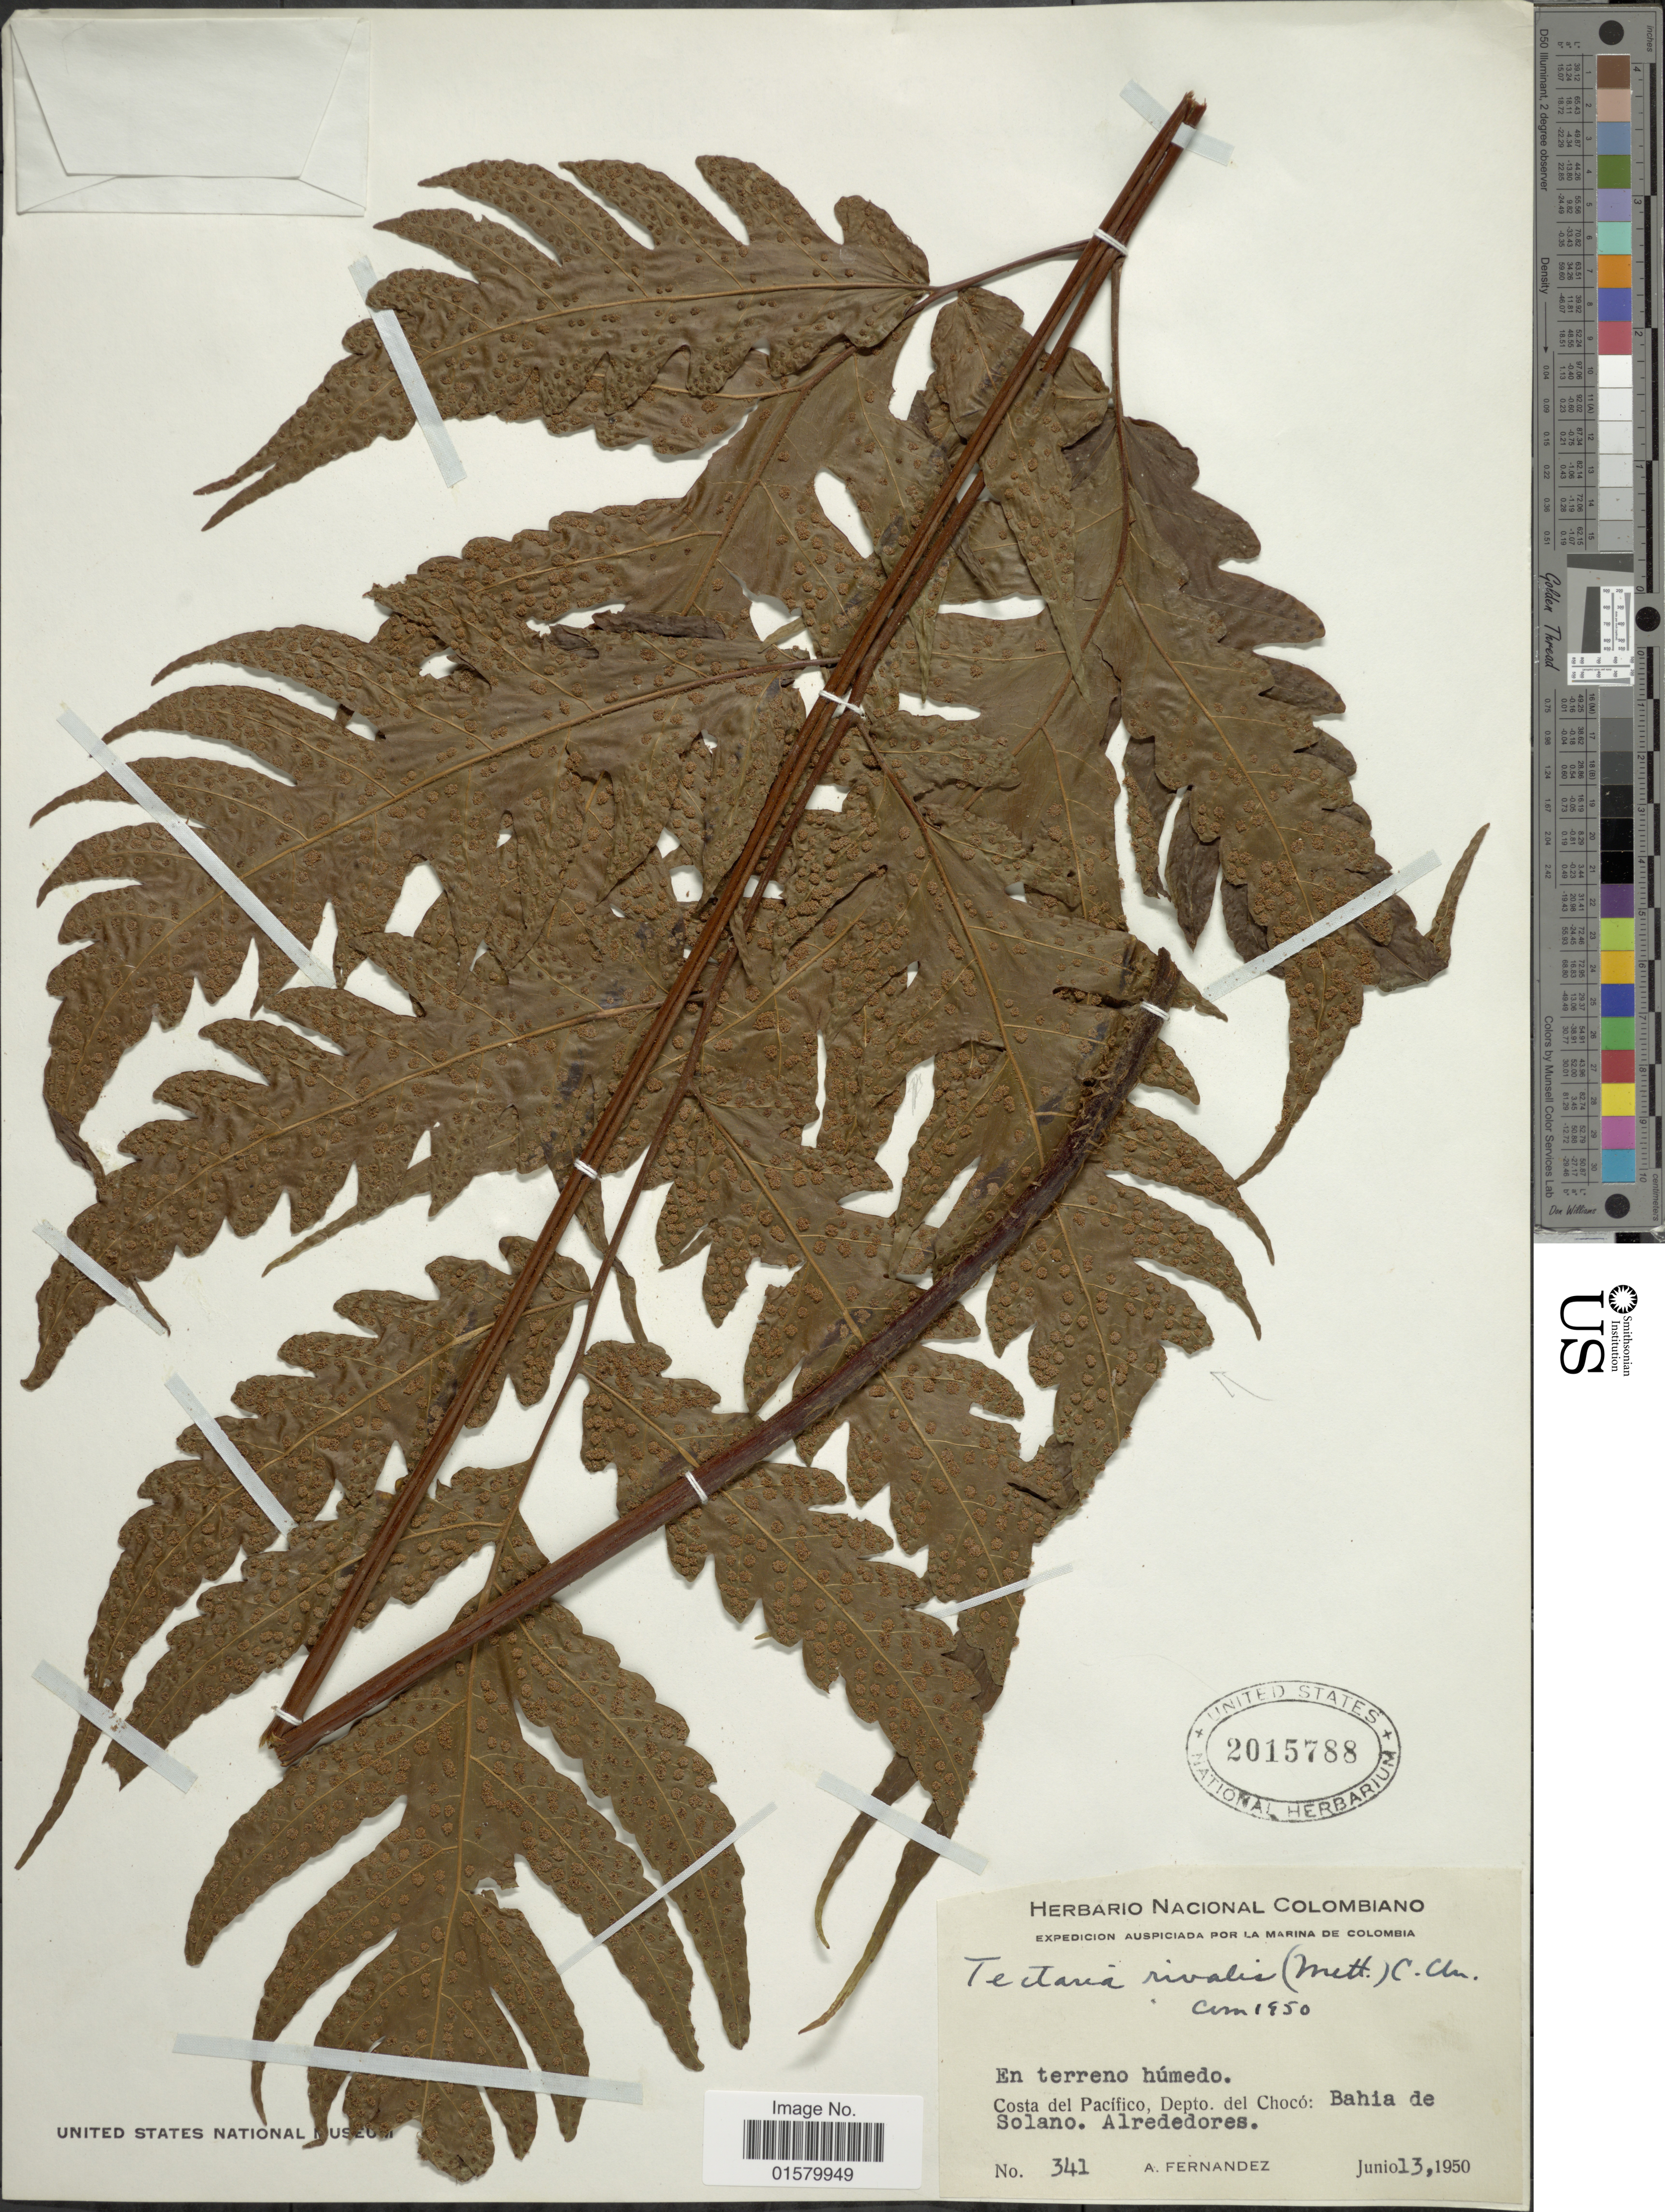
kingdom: Plantae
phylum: Tracheophyta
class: Polypodiopsida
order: Polypodiales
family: Tectariaceae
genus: Tectaria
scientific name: Tectaria rivalis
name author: (Mett. ex Kuhn) C. Chr.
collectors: A. Fernandez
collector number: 341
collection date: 1950-06-13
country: Colombia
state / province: Chocó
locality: Costa del Pacifico, Depto. del Choco, Bahia de Solano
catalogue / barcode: US 2015788